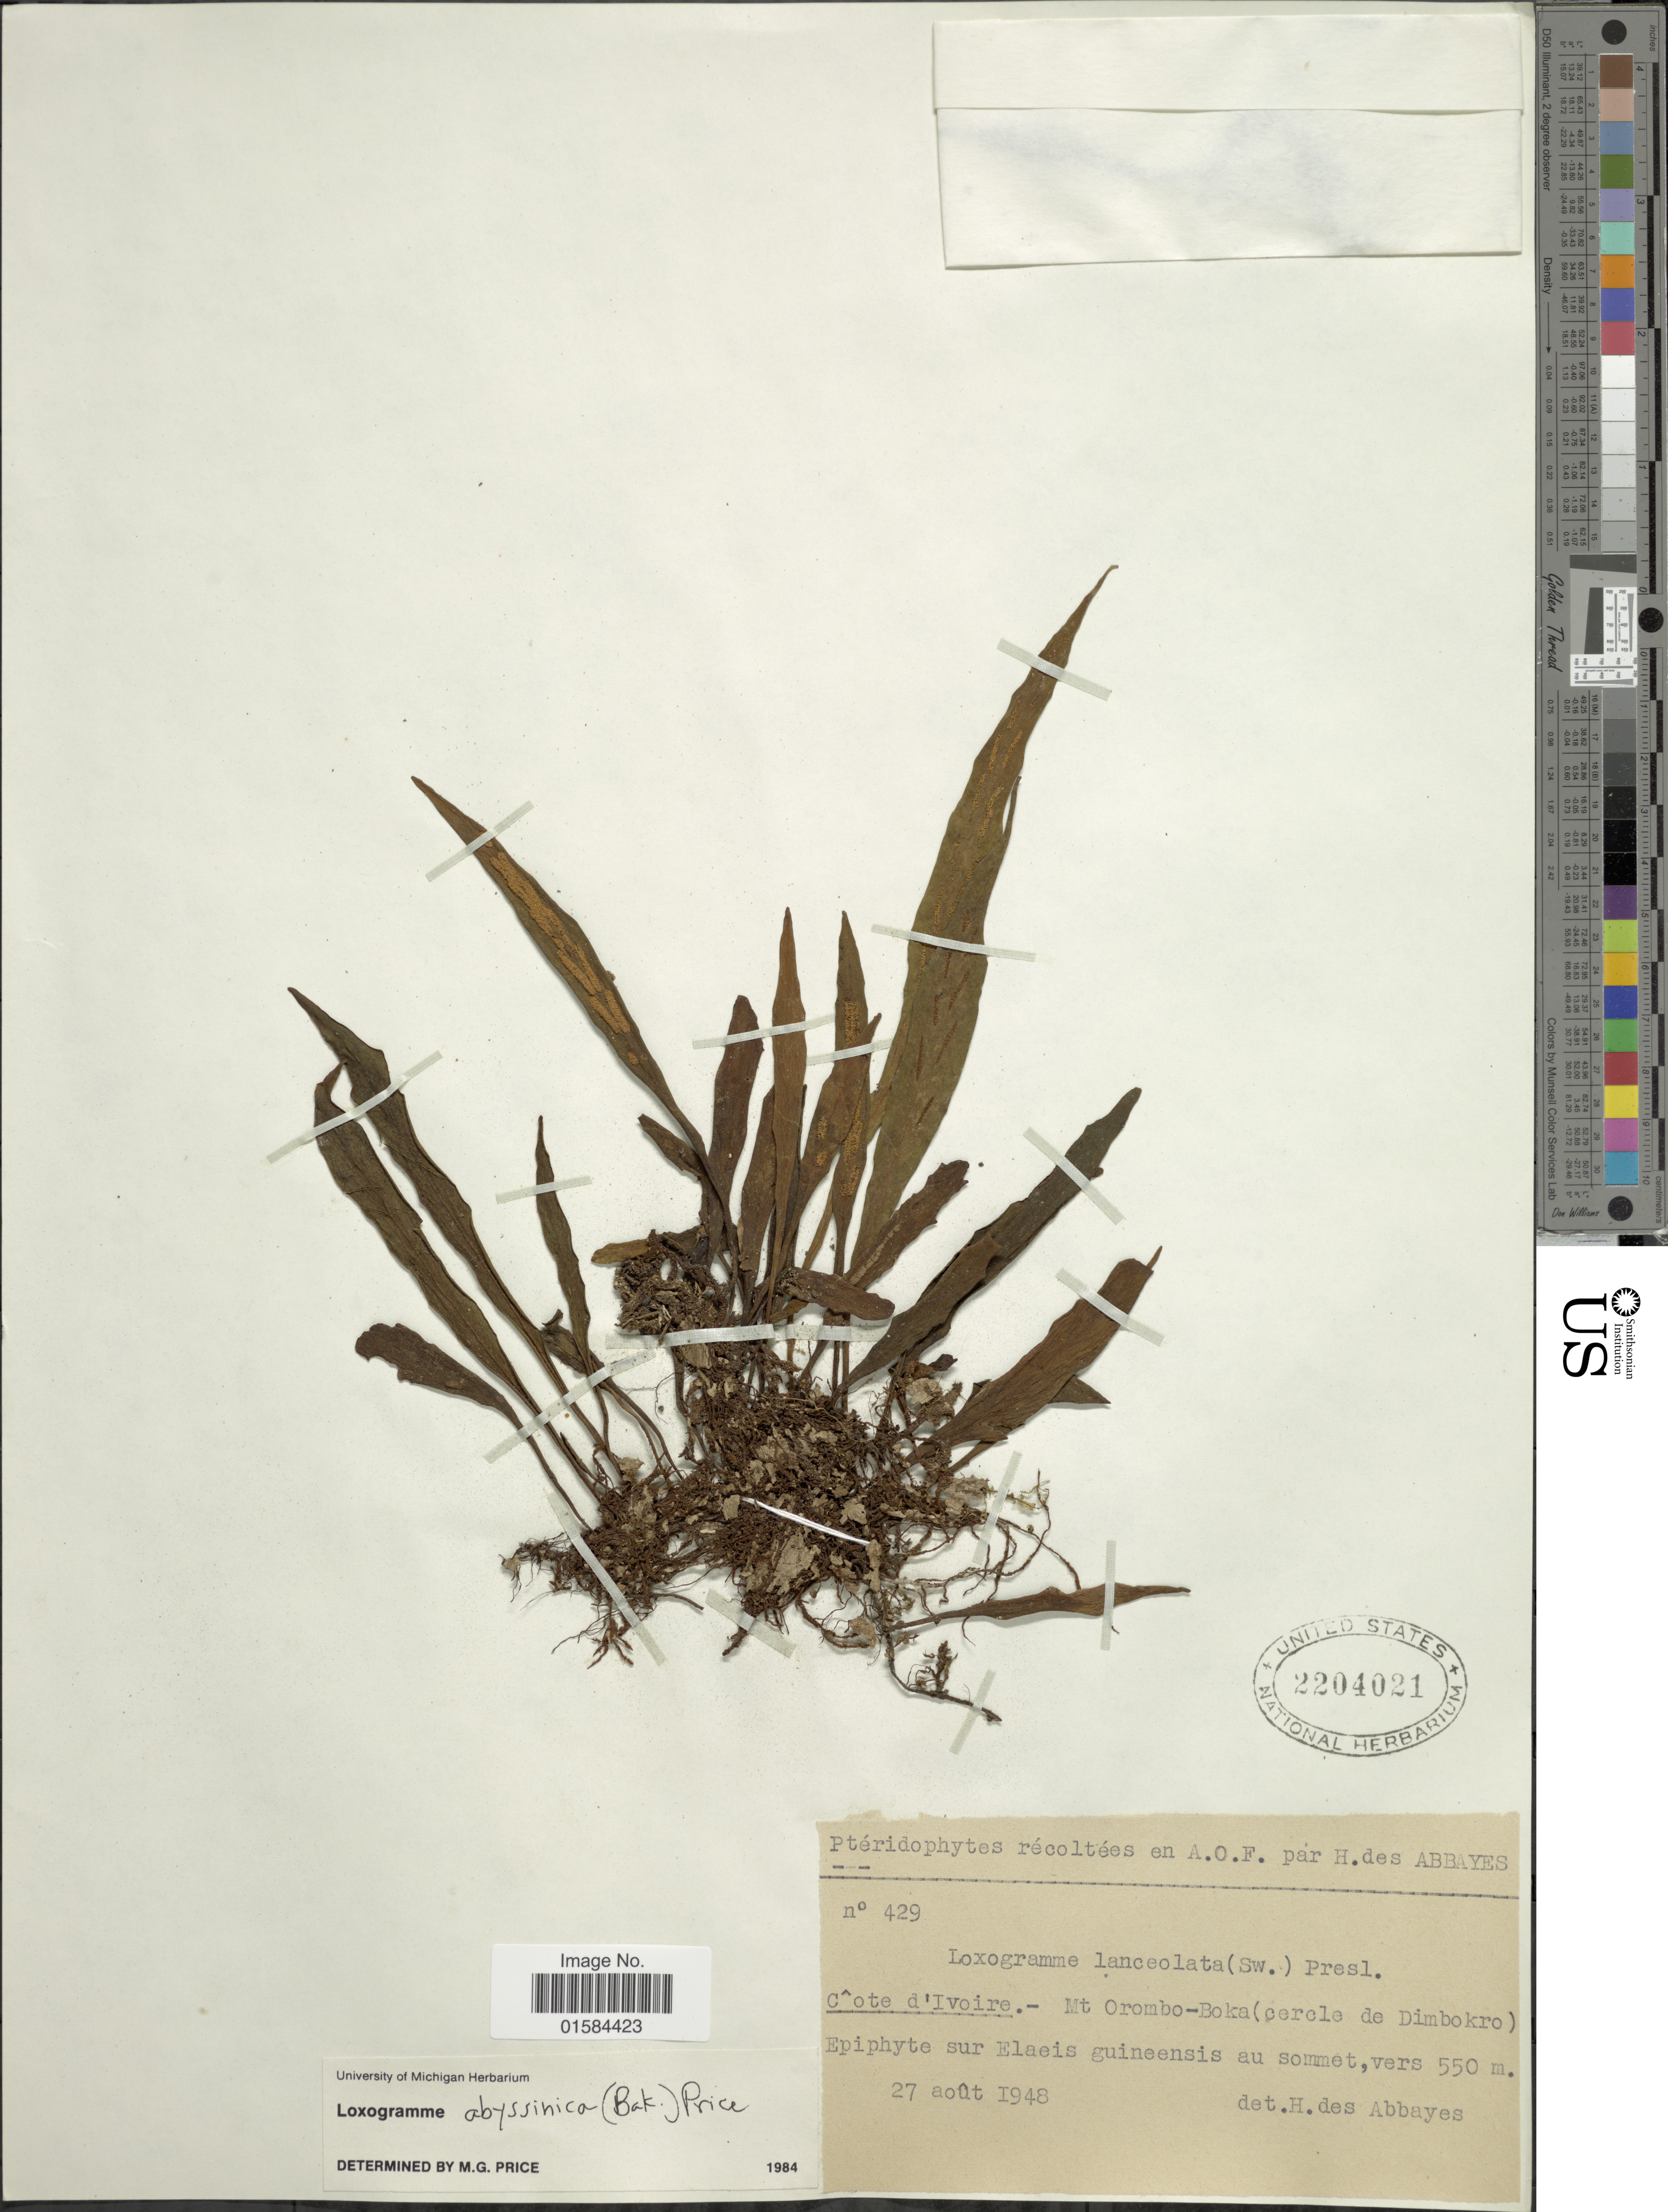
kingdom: Plantae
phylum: Tracheophyta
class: Polypodiopsida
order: Polypodiales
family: Polypodiaceae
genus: Loxogramme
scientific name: Loxogramme abyssinica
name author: (Baker) Price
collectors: H. R. Abbayes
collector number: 429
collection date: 1948-08-27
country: Ivory Coast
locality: C'ote d'Ivoire, Mt. Orombo-Boka (cercle de Dimbokro)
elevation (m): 550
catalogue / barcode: US 2204021